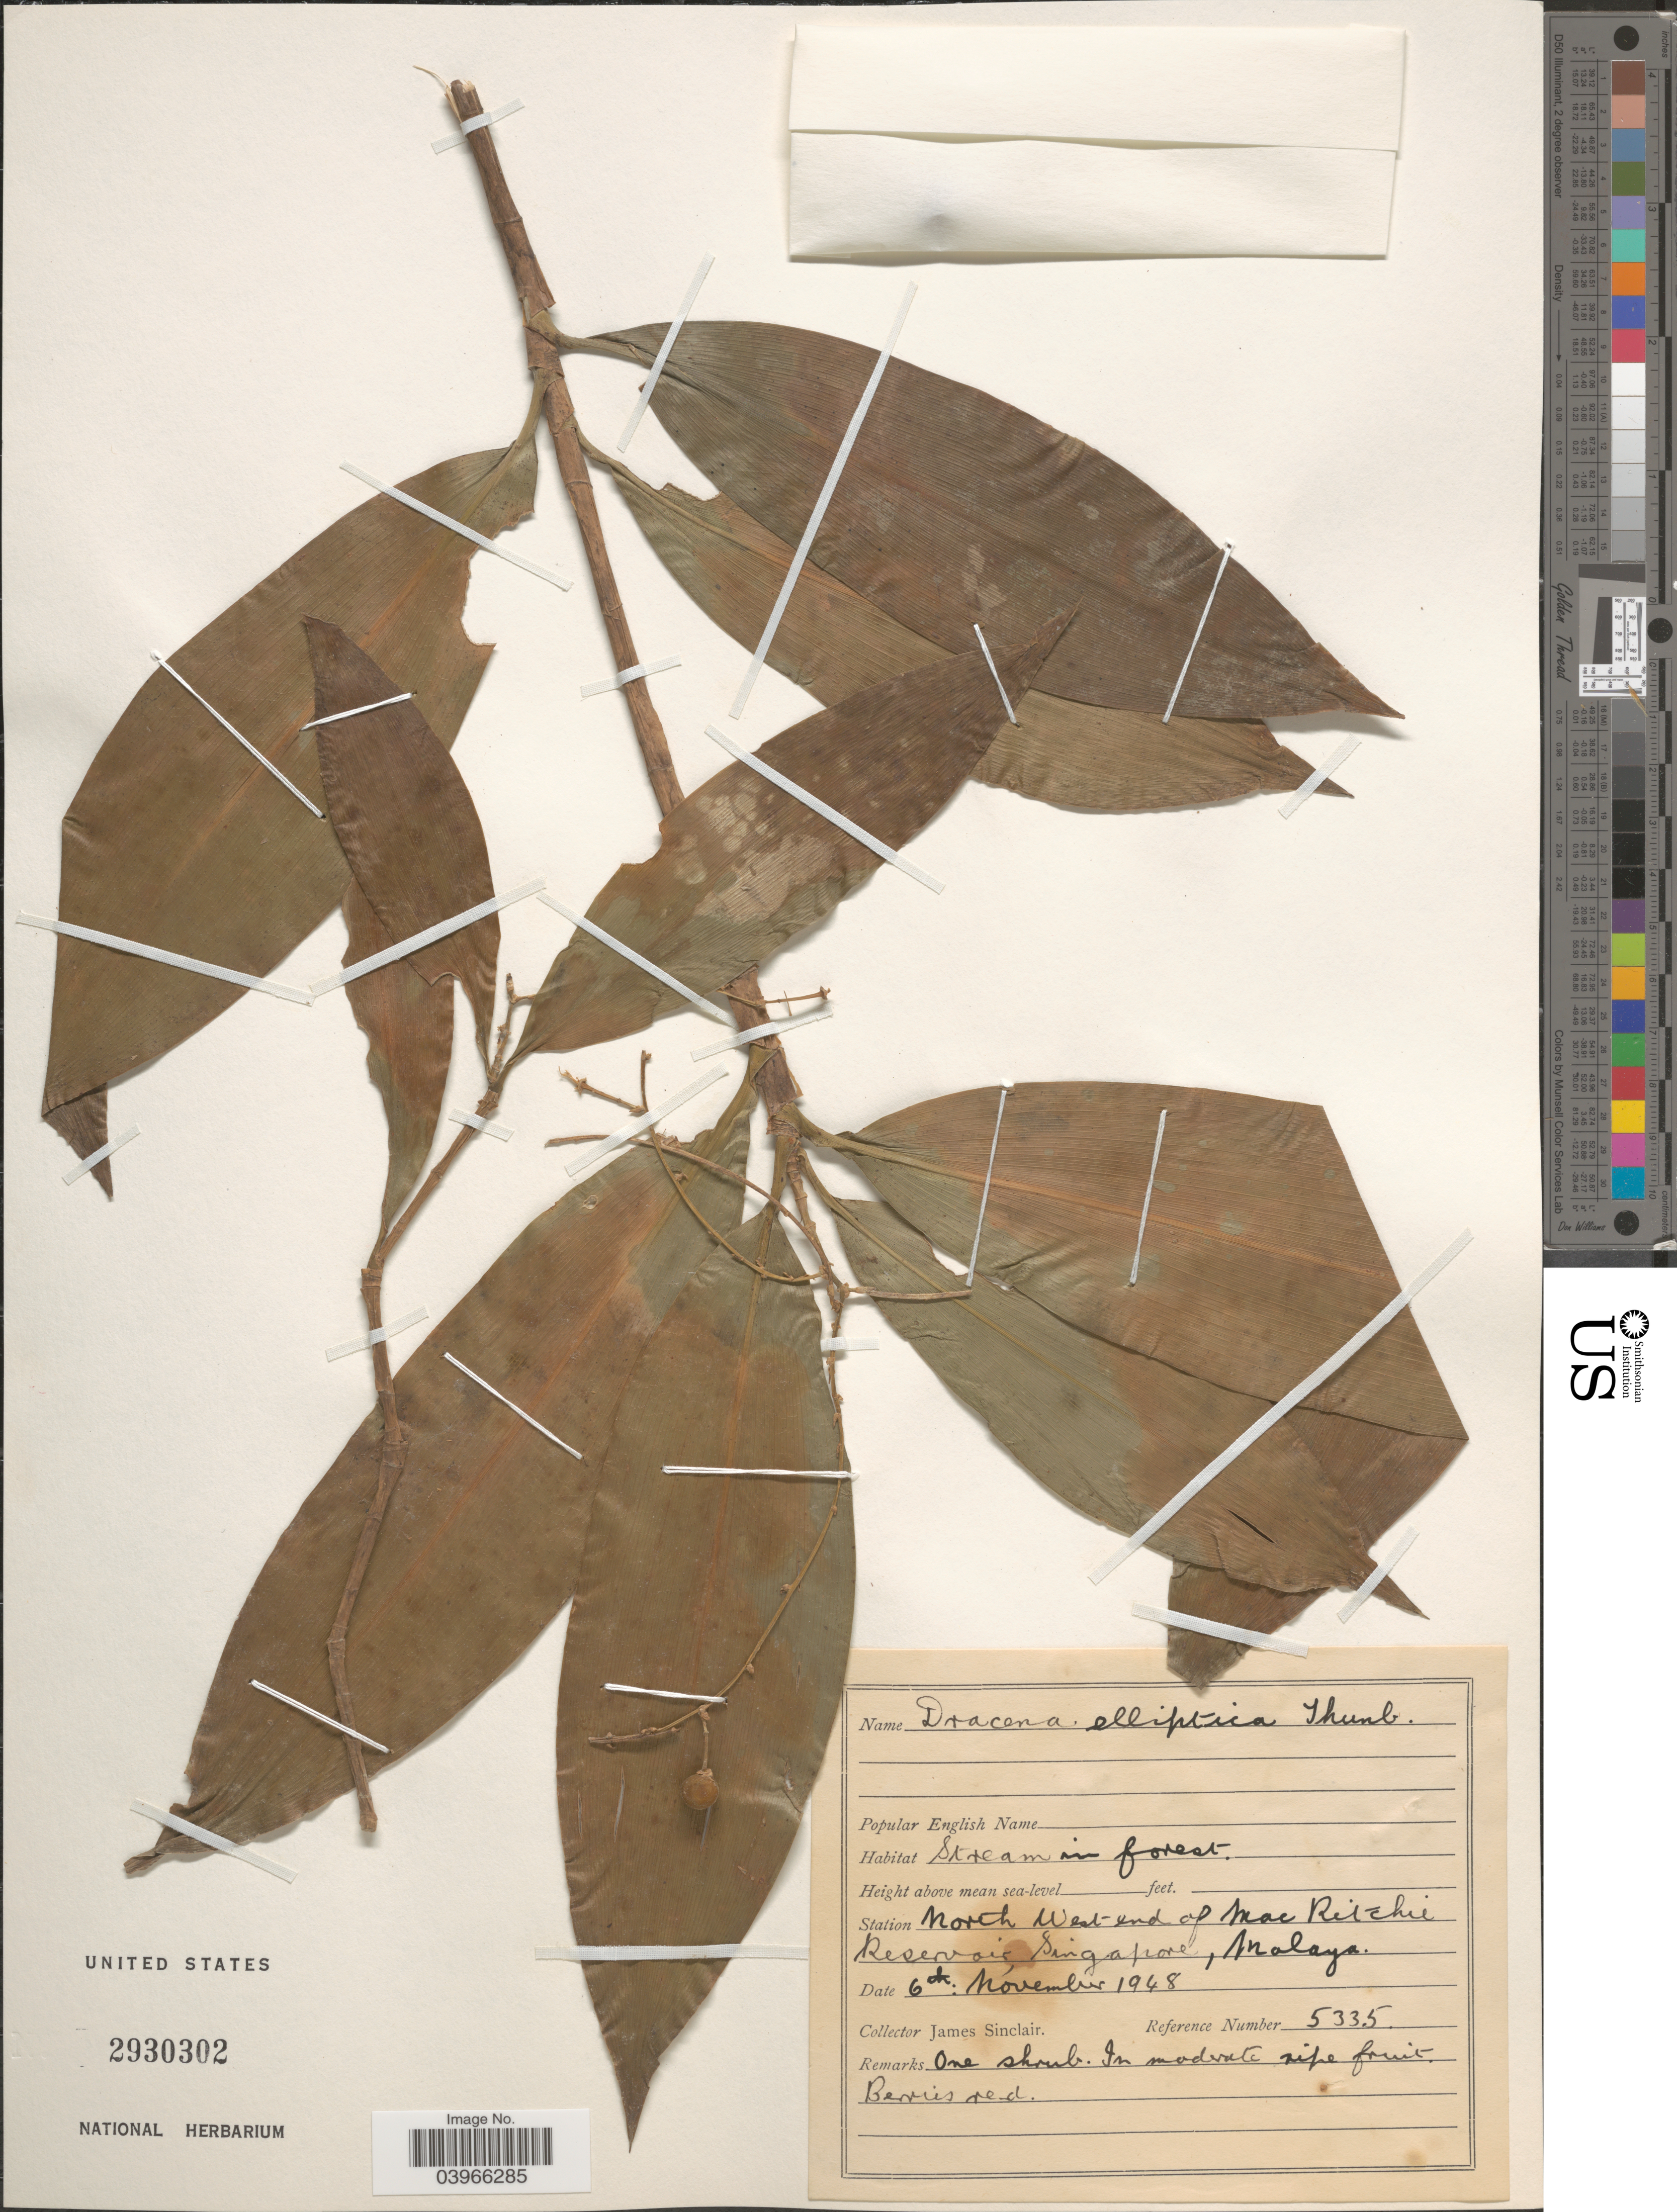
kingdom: Plantae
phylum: Tracheophyta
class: Liliopsida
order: Asparagales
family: Asparagaceae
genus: Dracaena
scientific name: Dracaena elliptica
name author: Thunb.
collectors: J. Sinclair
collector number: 5335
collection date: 1948-11-06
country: Singapore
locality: Station North West end of Mac Ritchie Reservoir, Malaya. Stream in forest.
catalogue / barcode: US 2930302